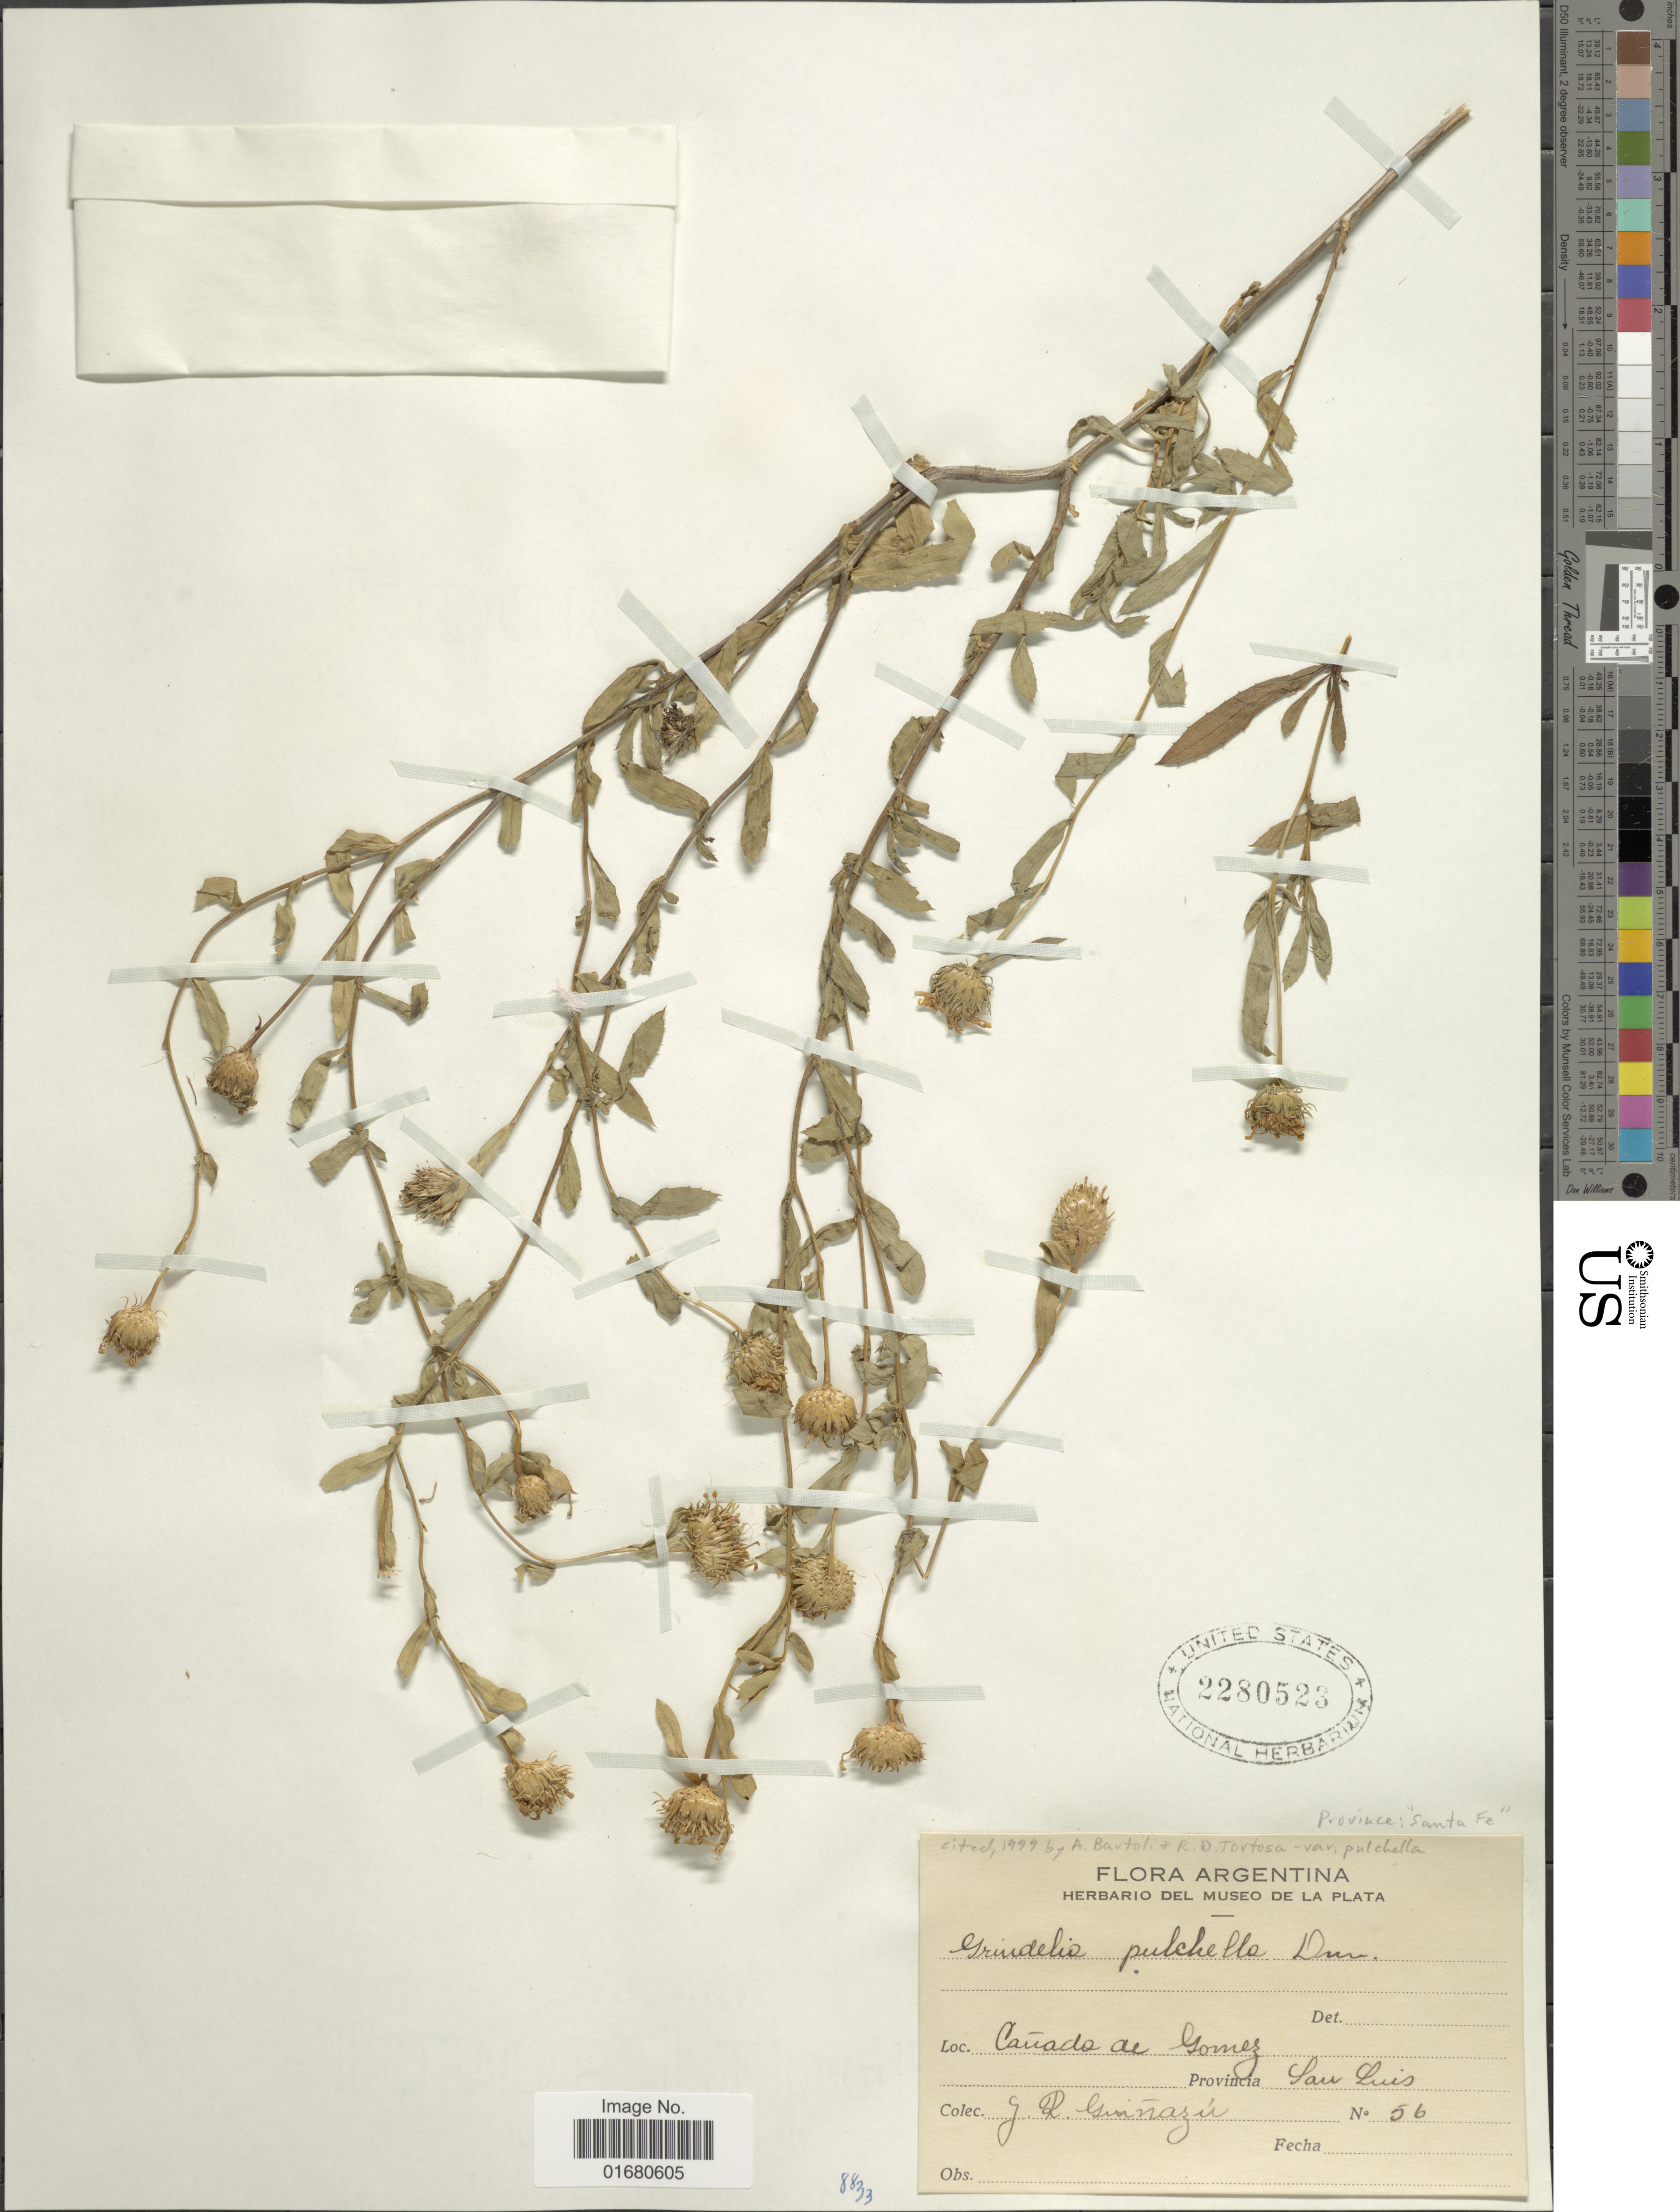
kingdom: Plantae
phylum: Tracheophyta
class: Magnoliopsida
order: Asterales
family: Asteraceae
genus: Grindelia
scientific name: Grindelia pulchella var. pulchella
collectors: J. Guiñazú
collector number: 56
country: Argentina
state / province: San Luis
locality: Cauado de Gomez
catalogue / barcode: US 2280523